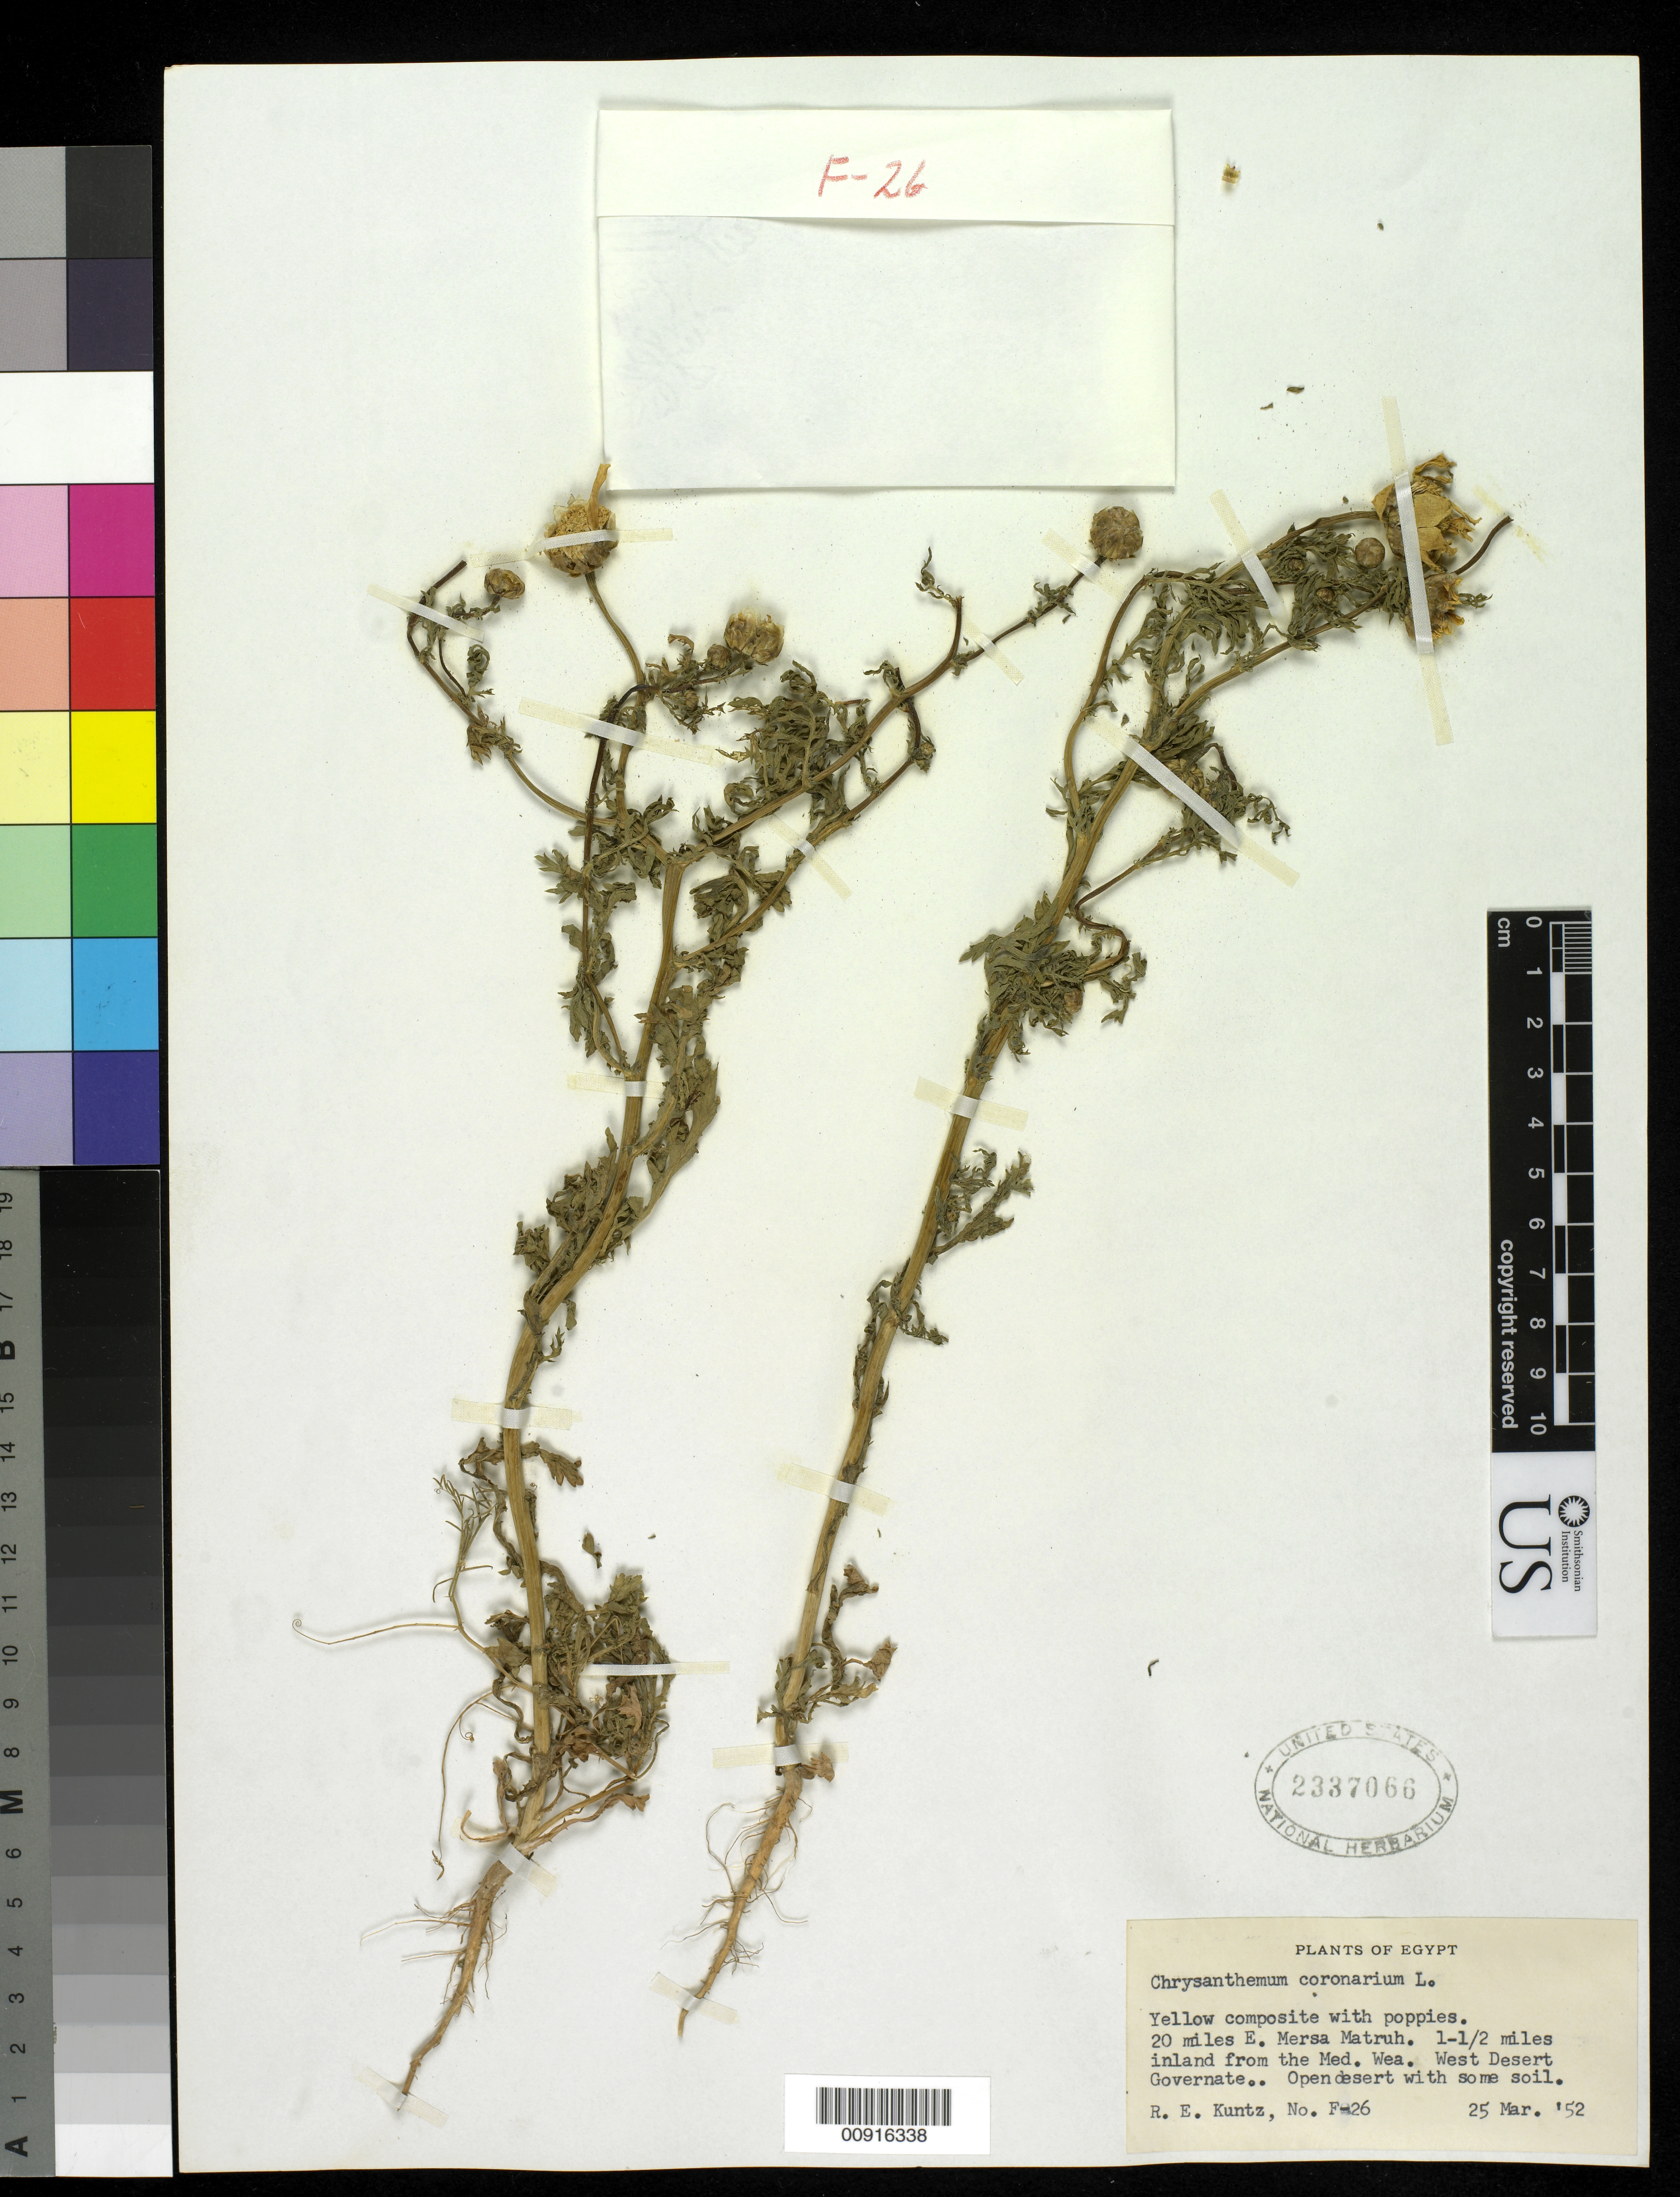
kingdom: Plantae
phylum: Tracheophyta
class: Magnoliopsida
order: Asterales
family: Asteraceae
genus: Chrysanthemum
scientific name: Chrysanthemum coronarium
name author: L.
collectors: R. E. Kuntz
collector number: F-26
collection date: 1952-03-25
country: Egypt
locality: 20 miles E. Mersa Matruh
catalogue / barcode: US 2337066